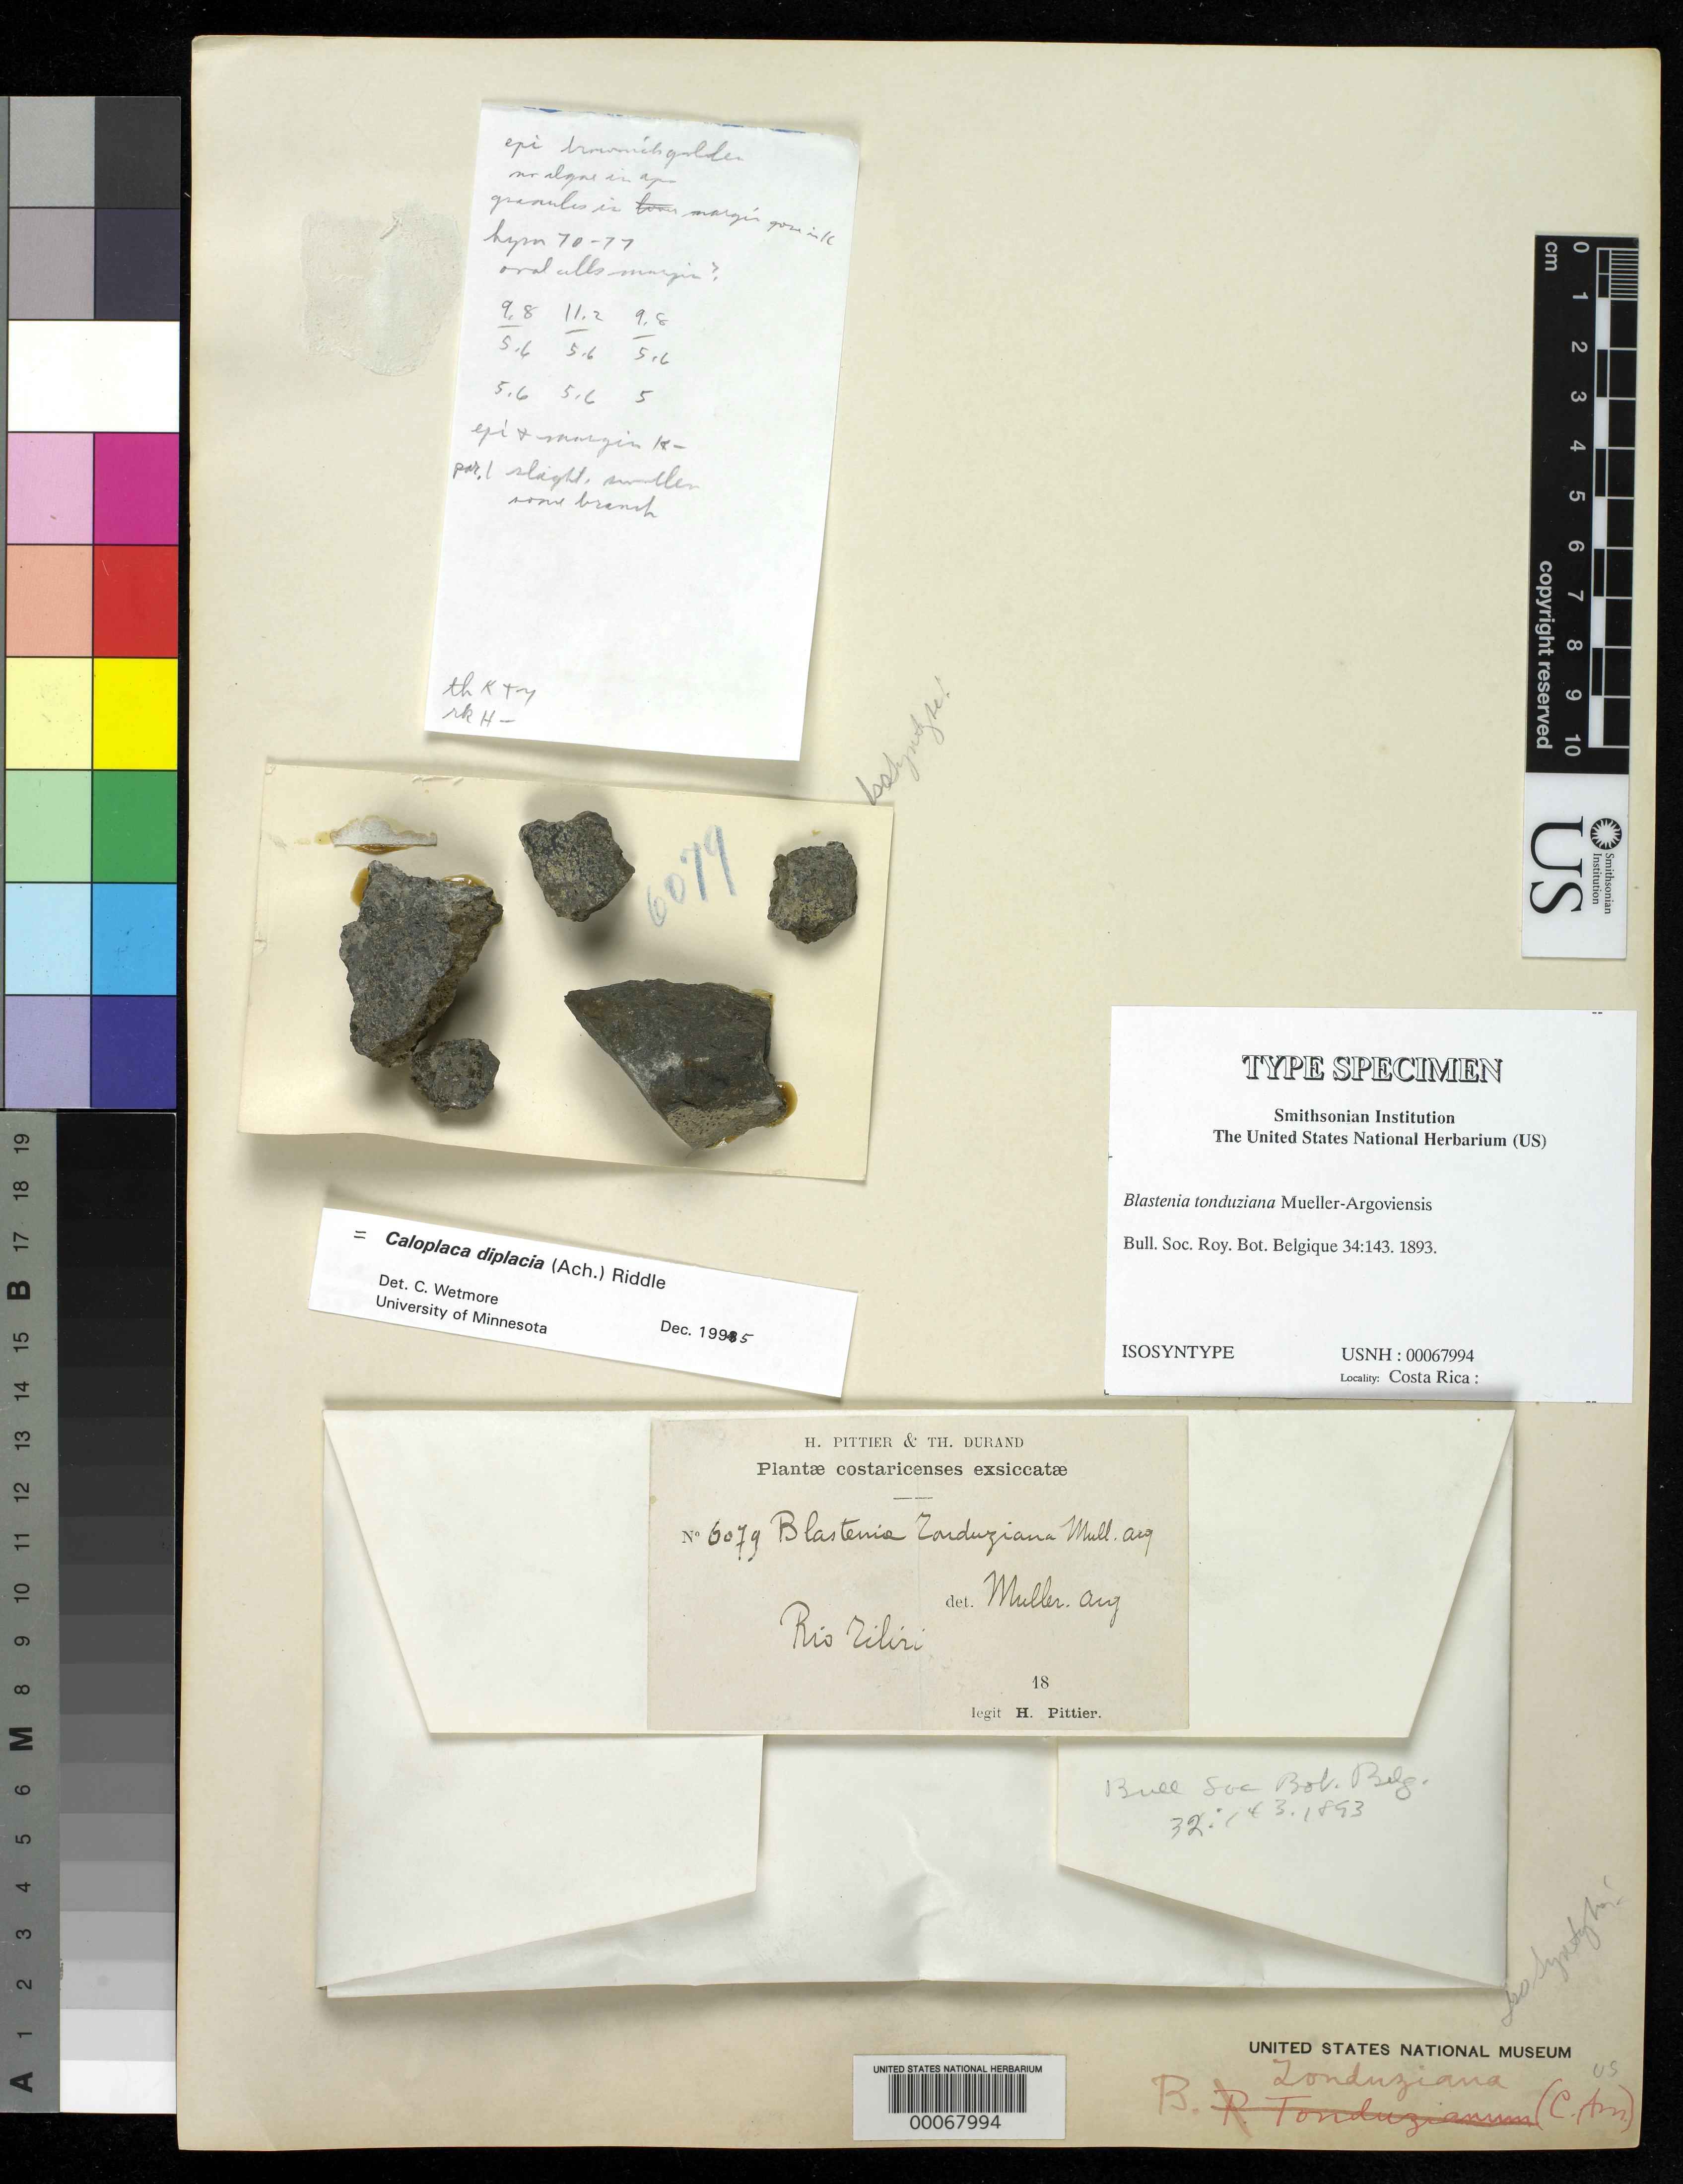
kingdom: Fungi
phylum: Ascomycota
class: Lecanoromycetes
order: Teloschistales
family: Teloschistaceae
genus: Blastenia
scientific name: Blastenia tonduziana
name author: Müll. Arg.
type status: Isosyntype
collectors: H. F. Pittier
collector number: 6079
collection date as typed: Feb 1891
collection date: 1891-02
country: Costa Rica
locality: Rio Grande a Boruca